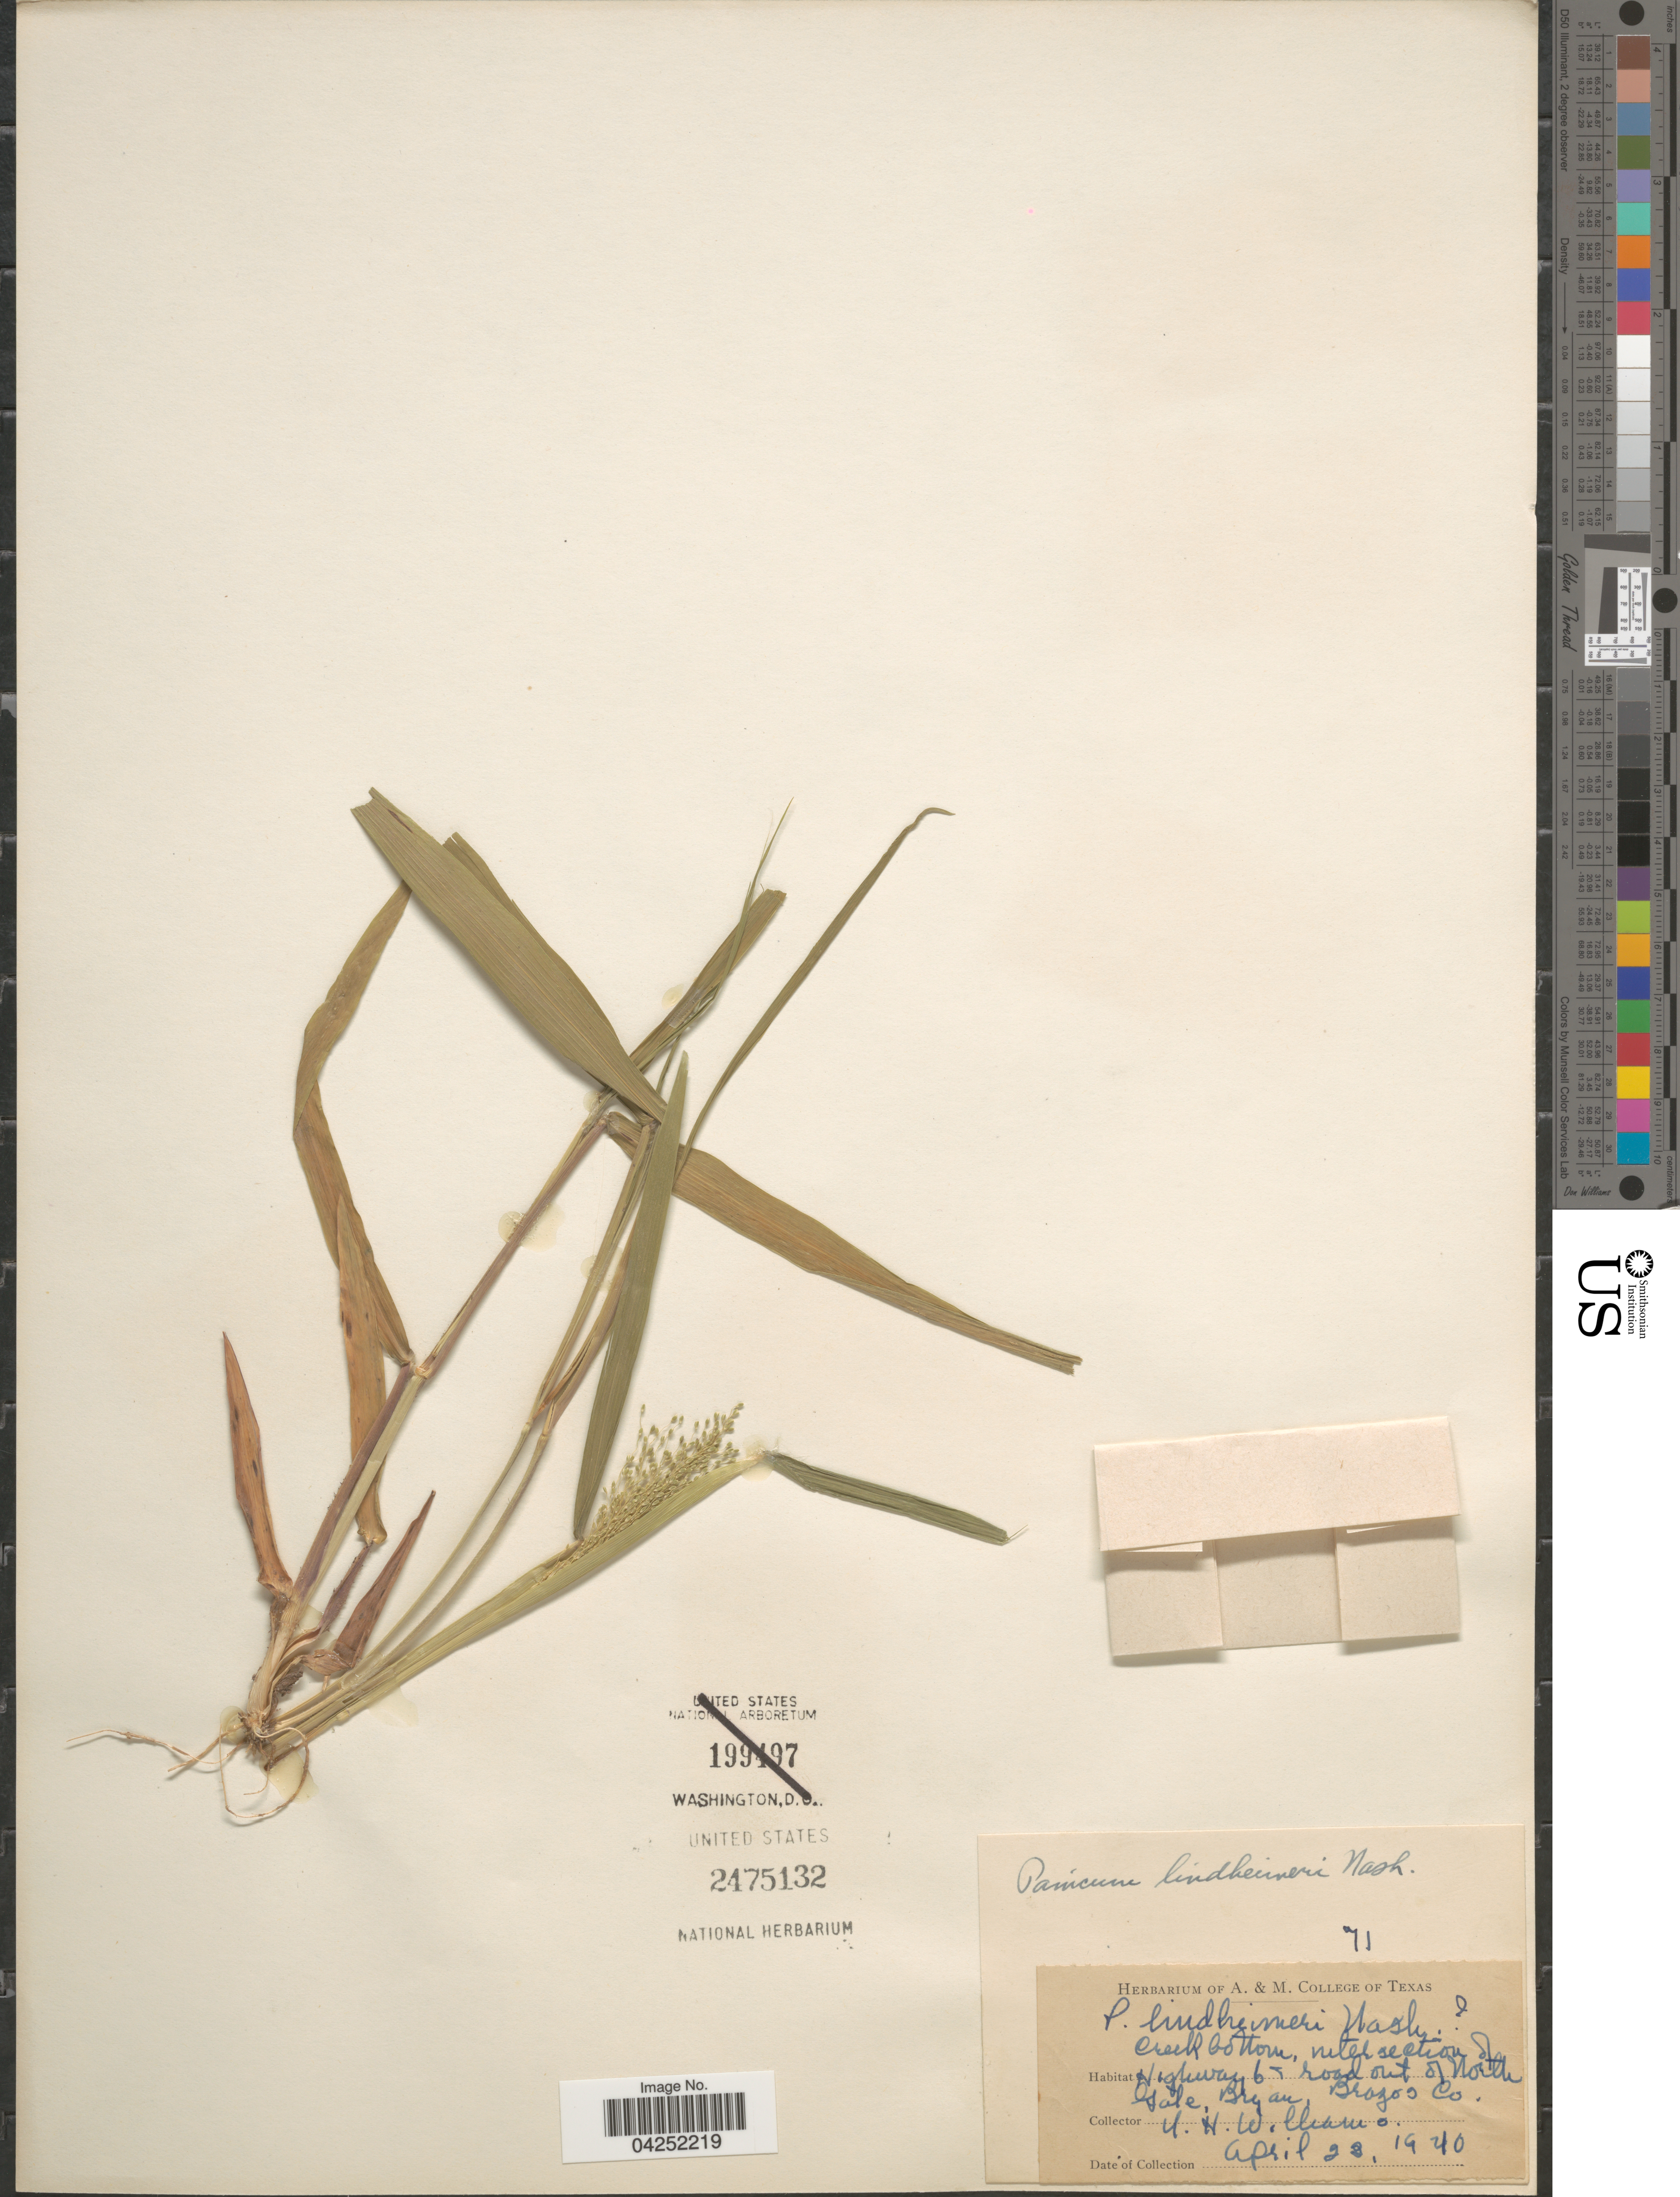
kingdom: Plantae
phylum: Tracheophyta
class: Liliopsida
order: Poales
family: Poaceae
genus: Dichanthelium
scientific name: Dichanthelium acuminatum var. lindheimeri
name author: (Nash) Gould & C.A. Clark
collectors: N. H. Williams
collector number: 71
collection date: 1940-04-23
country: United States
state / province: Texas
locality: Creek Co Nom, intersection of Highway 6 road out of north Gale, Bryan, Brazos Co.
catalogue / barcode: US 2475132